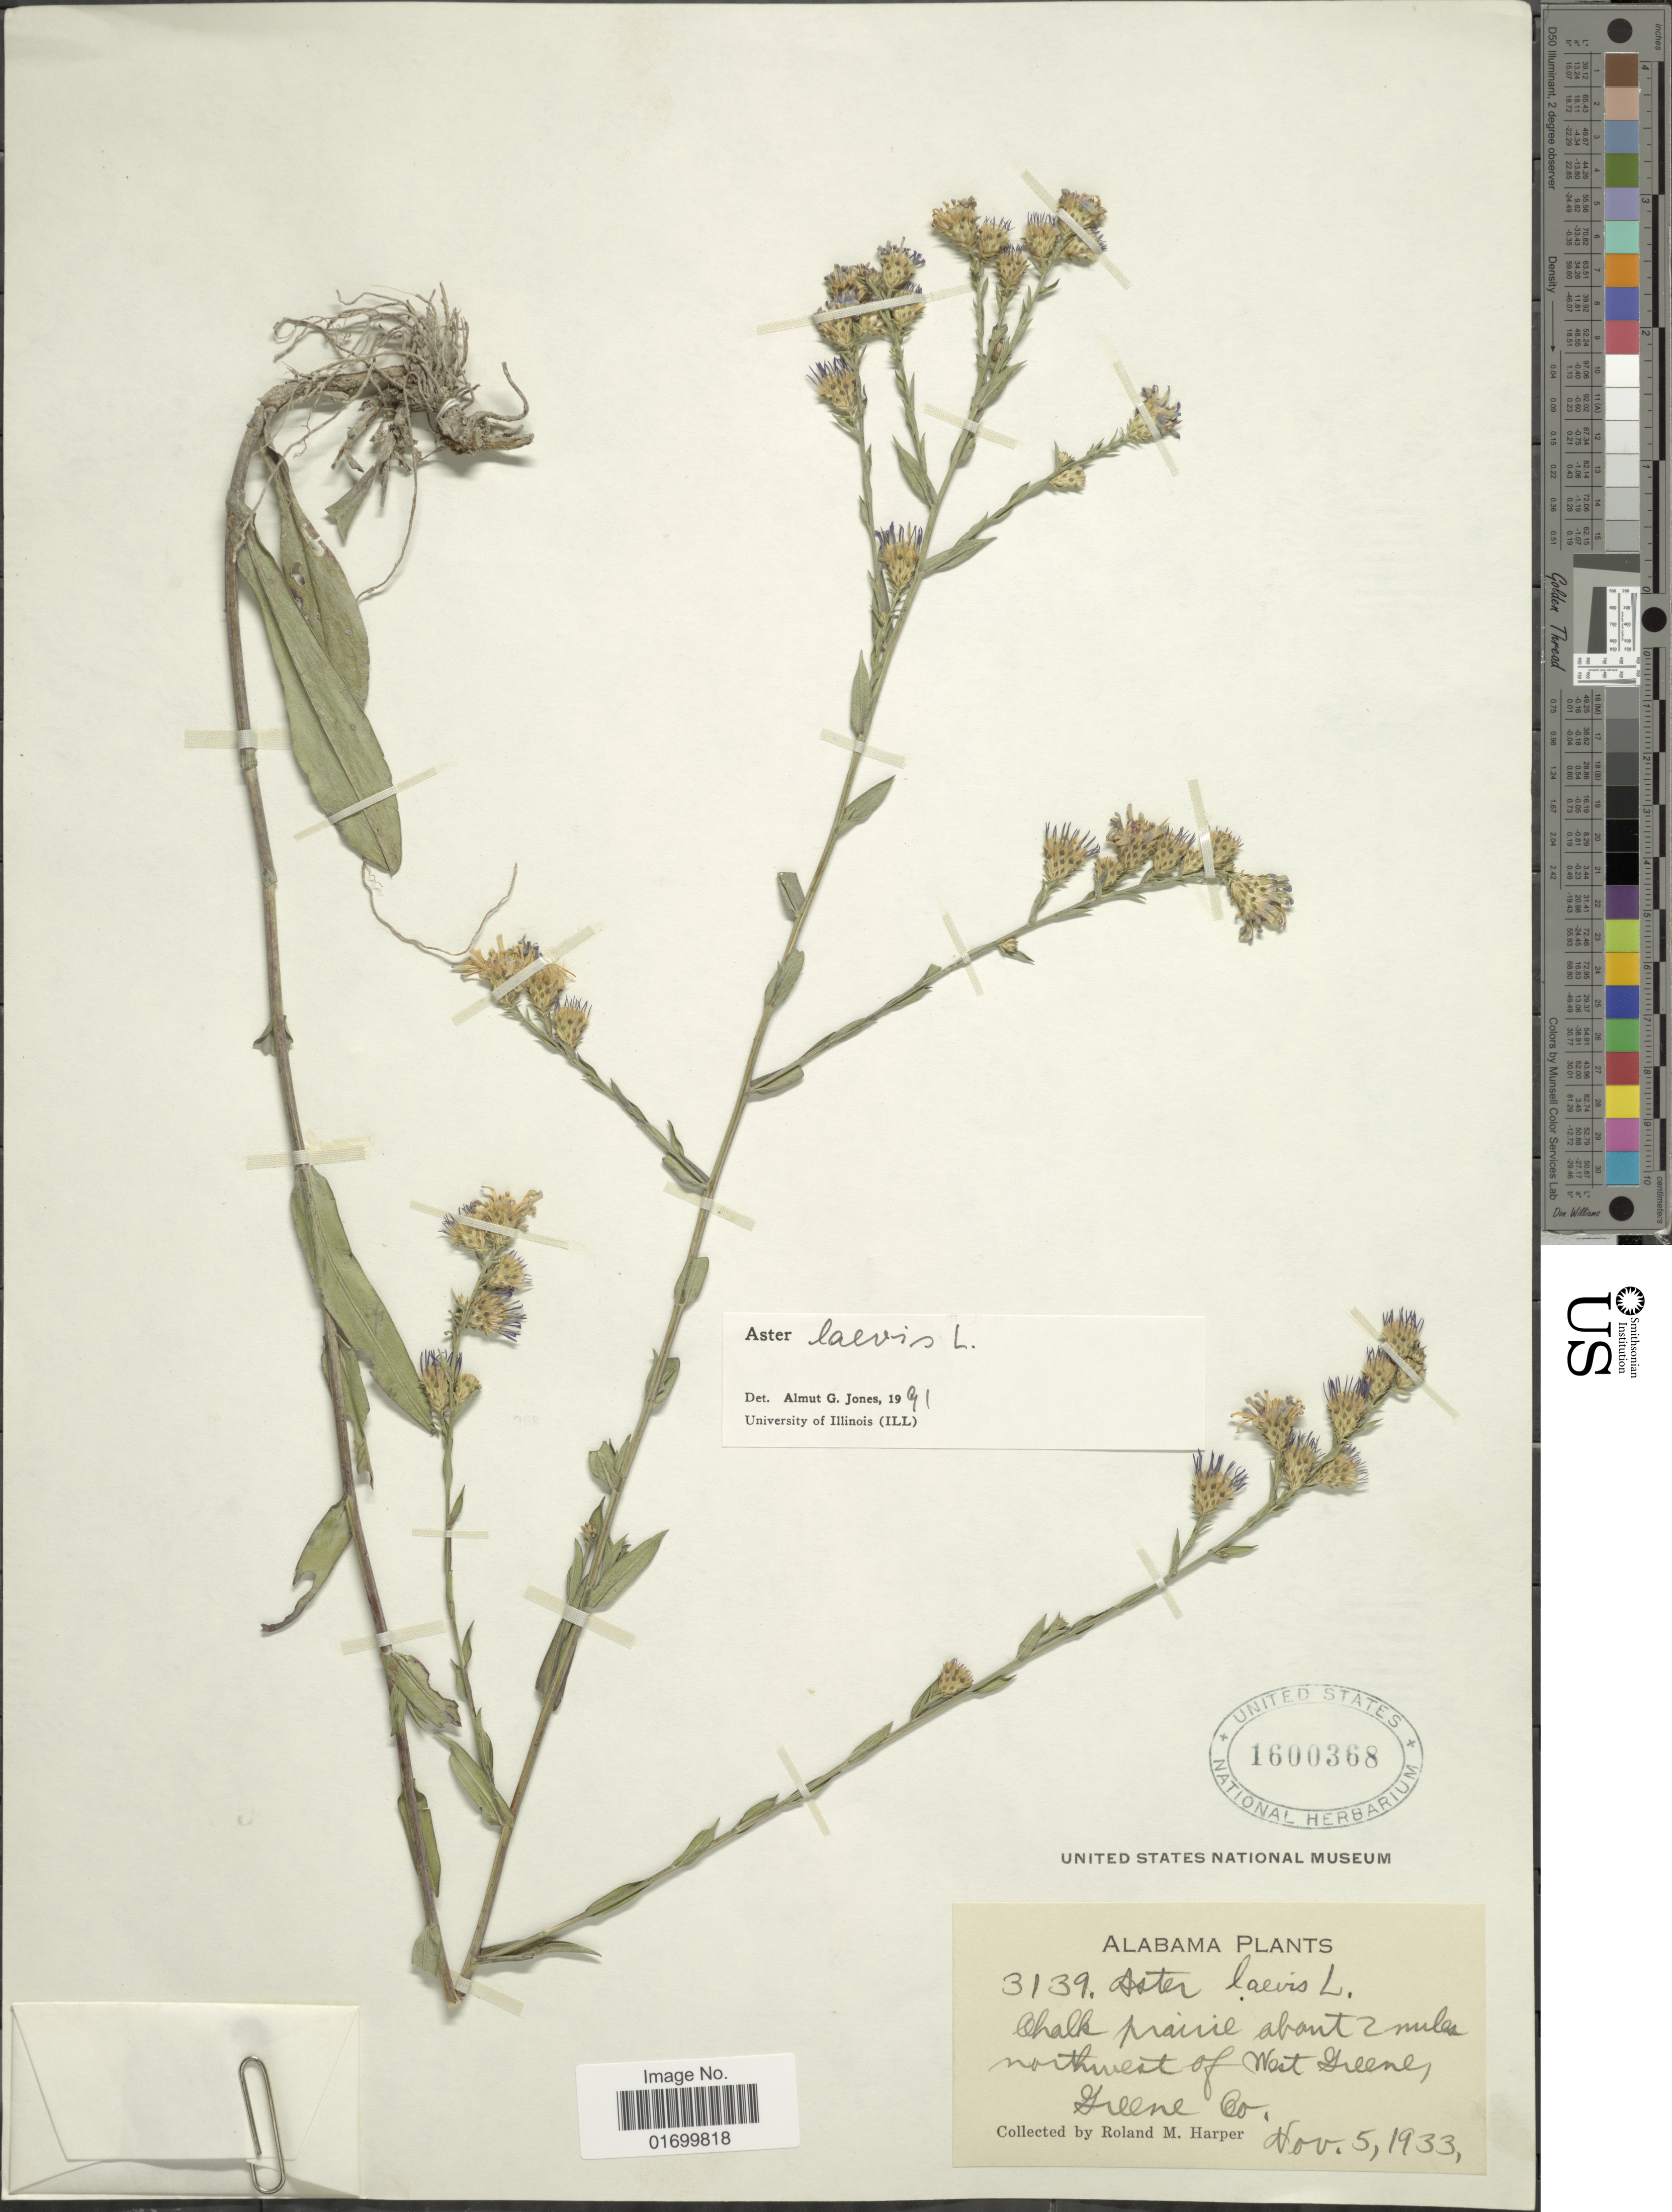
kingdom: Plantae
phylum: Tracheophyta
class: Magnoliopsida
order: Asterales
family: Asteraceae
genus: Symphyotrichum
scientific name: Symphyotrichum laeve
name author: (L.) Á. Löve & D. Löve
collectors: R. M. Harper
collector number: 3139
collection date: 1933-11-05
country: United States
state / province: Alabama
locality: Chalk prairie about 2 miles northwest of West Greenes Greene Co.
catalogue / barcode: US 1600368